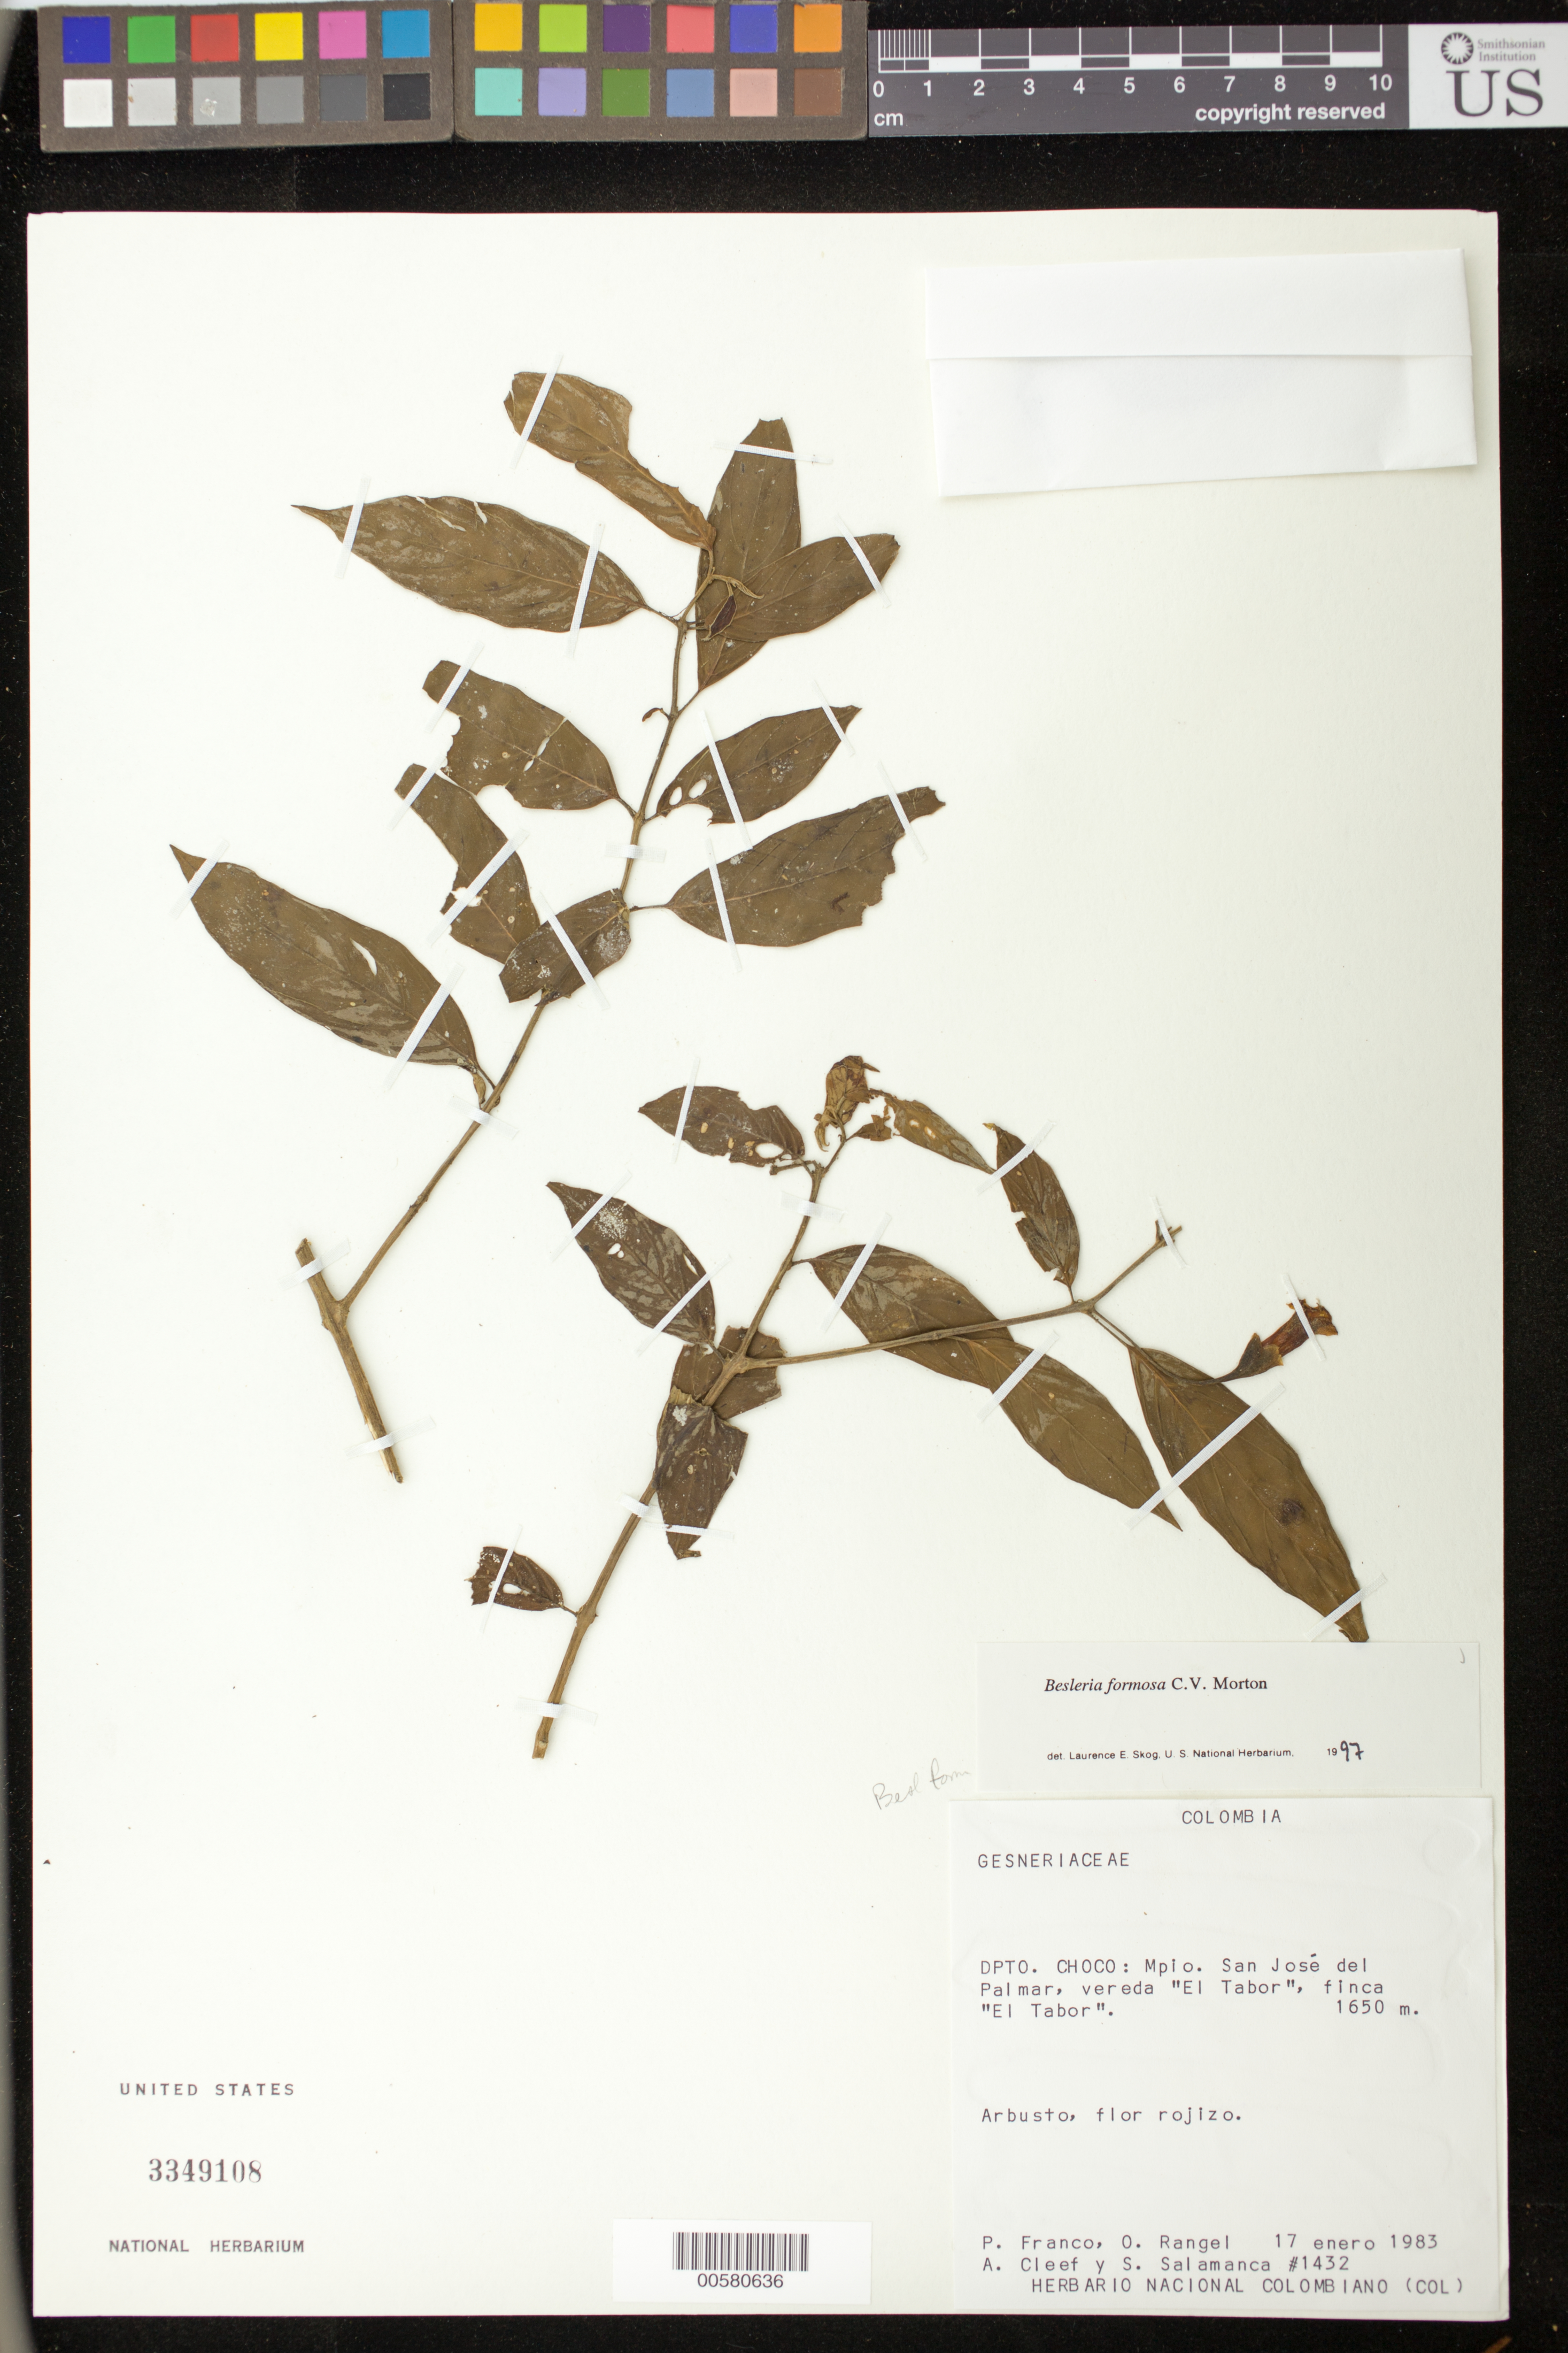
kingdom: Plantae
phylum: Tracheophyta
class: Magnoliopsida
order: Lamiales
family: Gesneriaceae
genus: Besleria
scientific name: Besleria amabilis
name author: C.V. Morton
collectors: P. Franco Roselli, J. O. Rangel Ch., A. M. Cleef & S. Salamanca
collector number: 1432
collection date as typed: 17 Jan 1983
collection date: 1983-01-17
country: Colombia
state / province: Chocó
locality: Mpio. San José del Palmar, vereda "El Tabor", finca "El Tabor"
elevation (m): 1650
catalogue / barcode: US 3349108